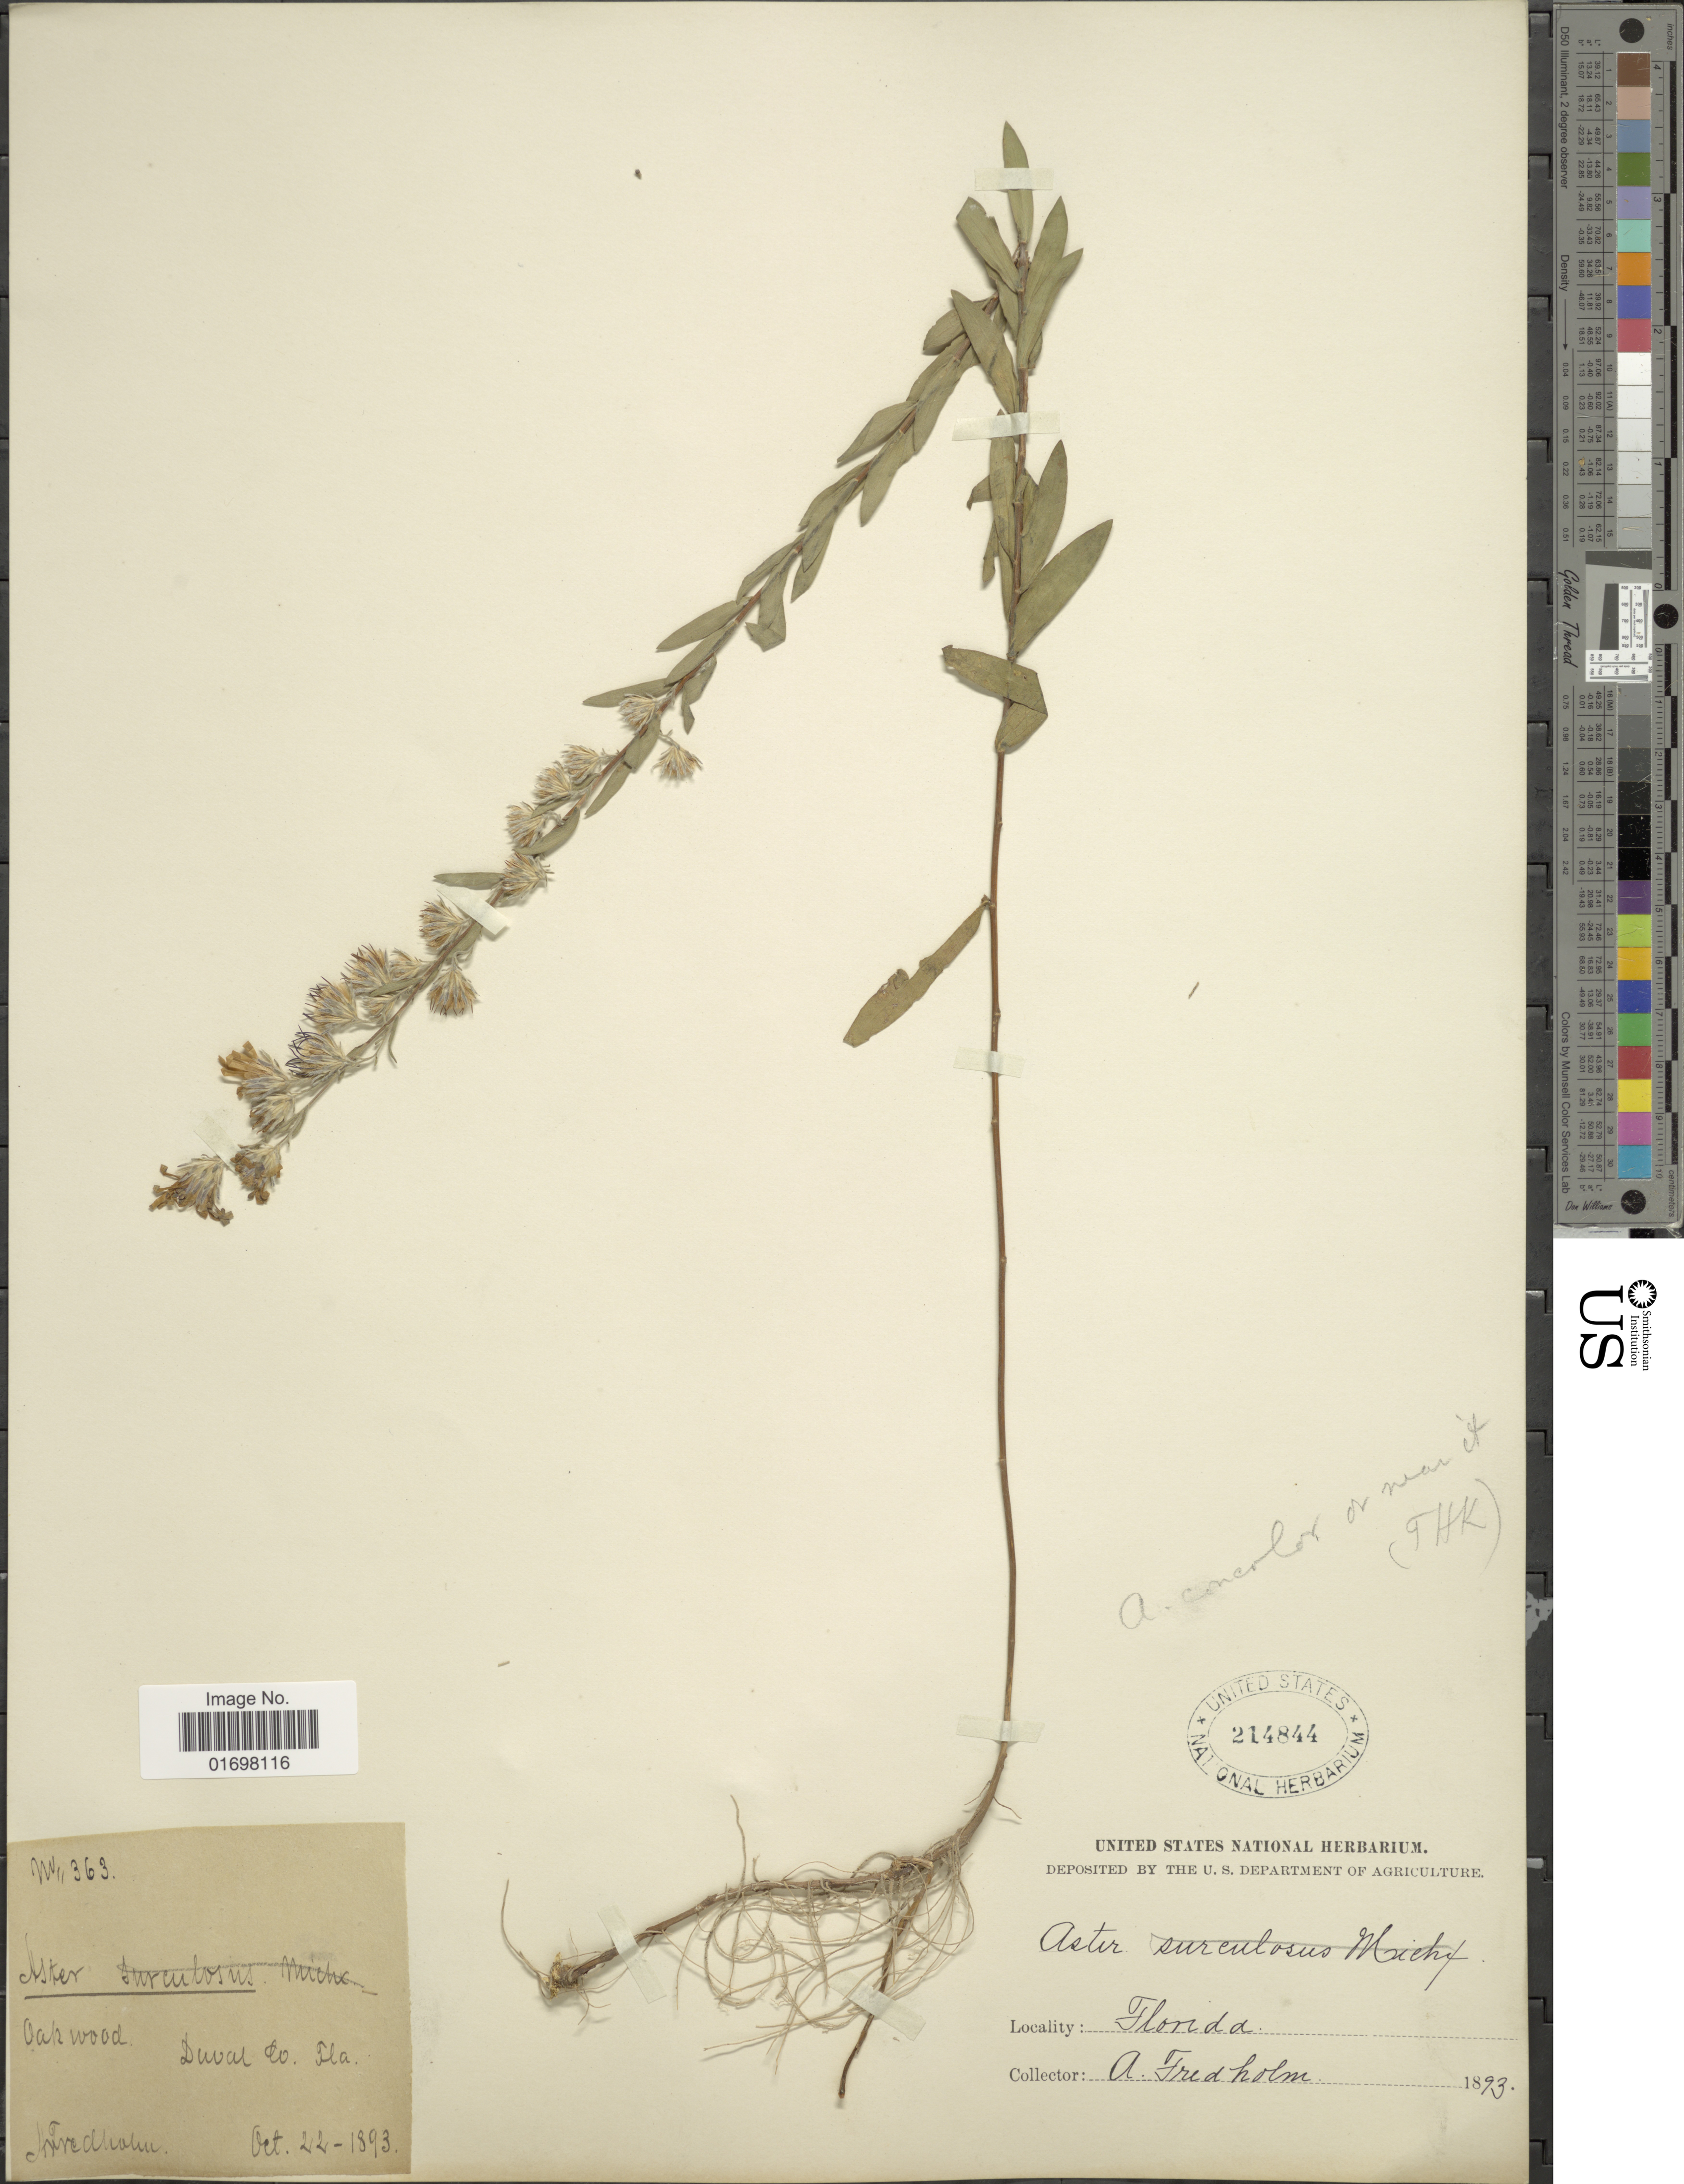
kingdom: Plantae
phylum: Tracheophyta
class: Magnoliopsida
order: Asterales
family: Asteraceae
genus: Symphyotrichum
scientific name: Symphyotrichum concolor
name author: (L.) G.L. Nesom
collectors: A. Fredholm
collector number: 363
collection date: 1893-10-22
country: United States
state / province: Florida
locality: Oakwood, Duval Co. Fla.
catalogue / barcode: US 214844